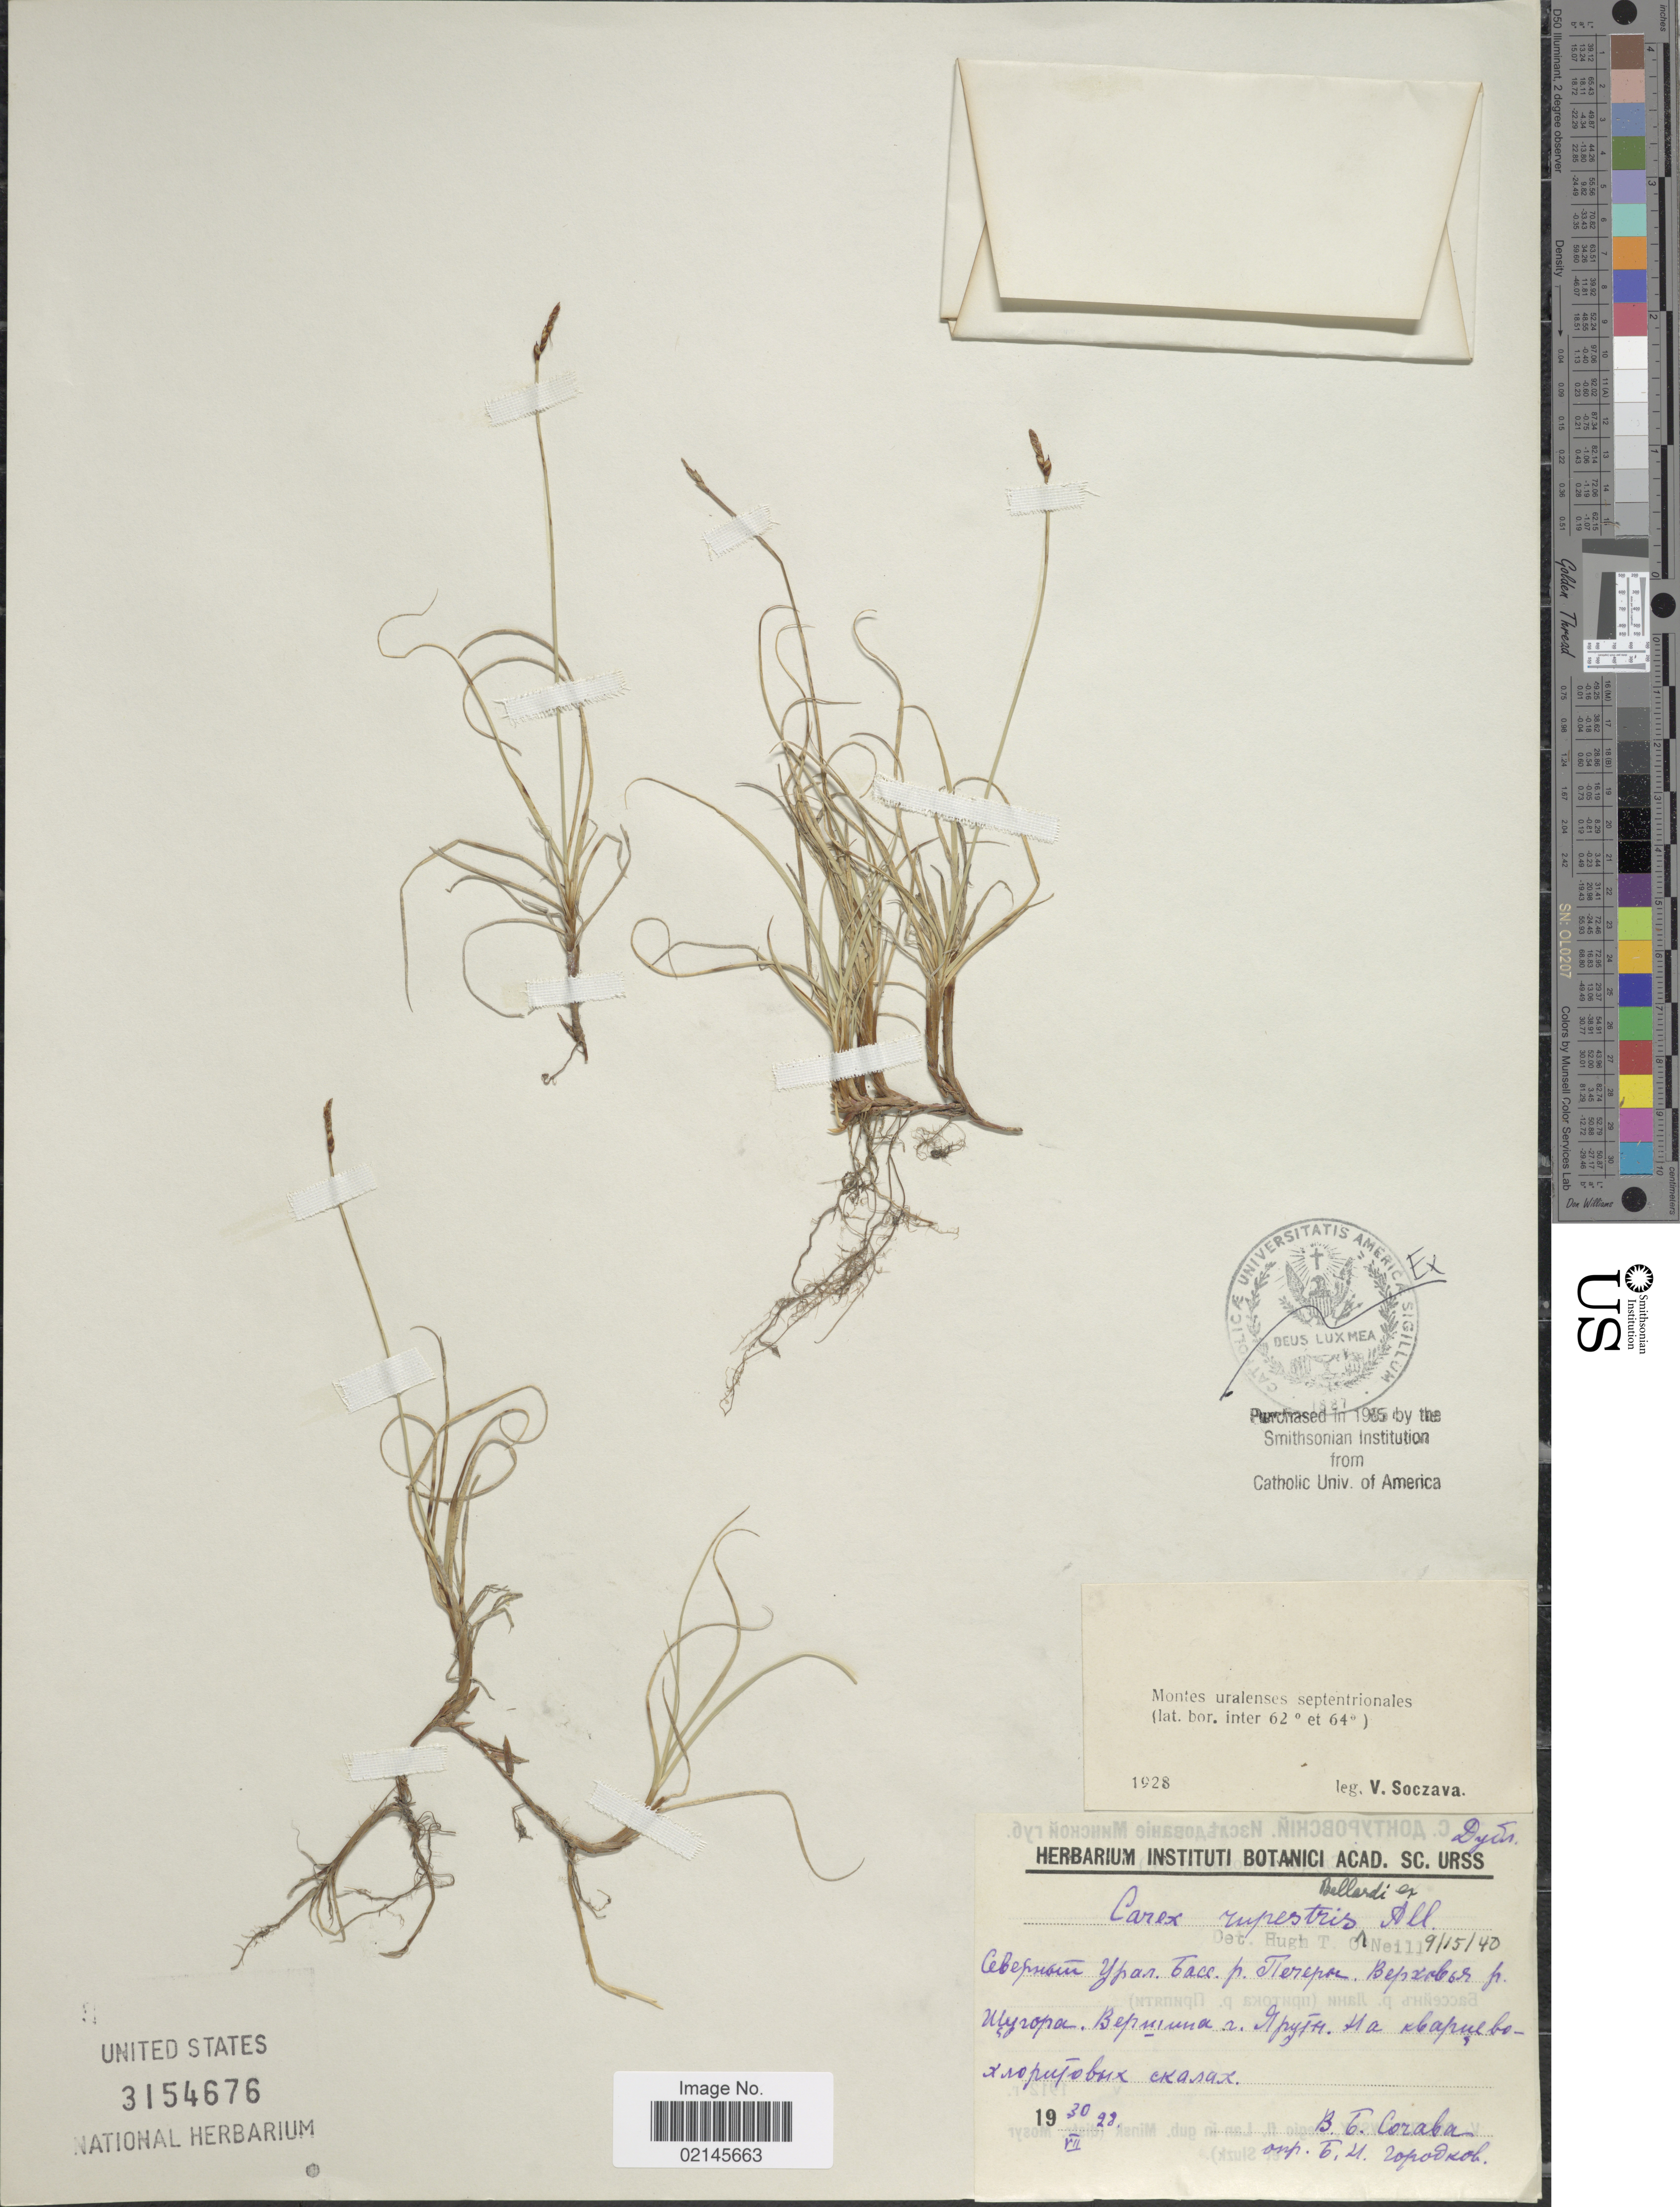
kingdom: Plantae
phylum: Tracheophyta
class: Liliopsida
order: Poales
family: Cyperaceae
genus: Carex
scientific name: Carex rupestris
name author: All.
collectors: V. Soczava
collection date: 1928-07-30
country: Russian Federation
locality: montes uralenses septentrionales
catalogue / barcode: US 3154676